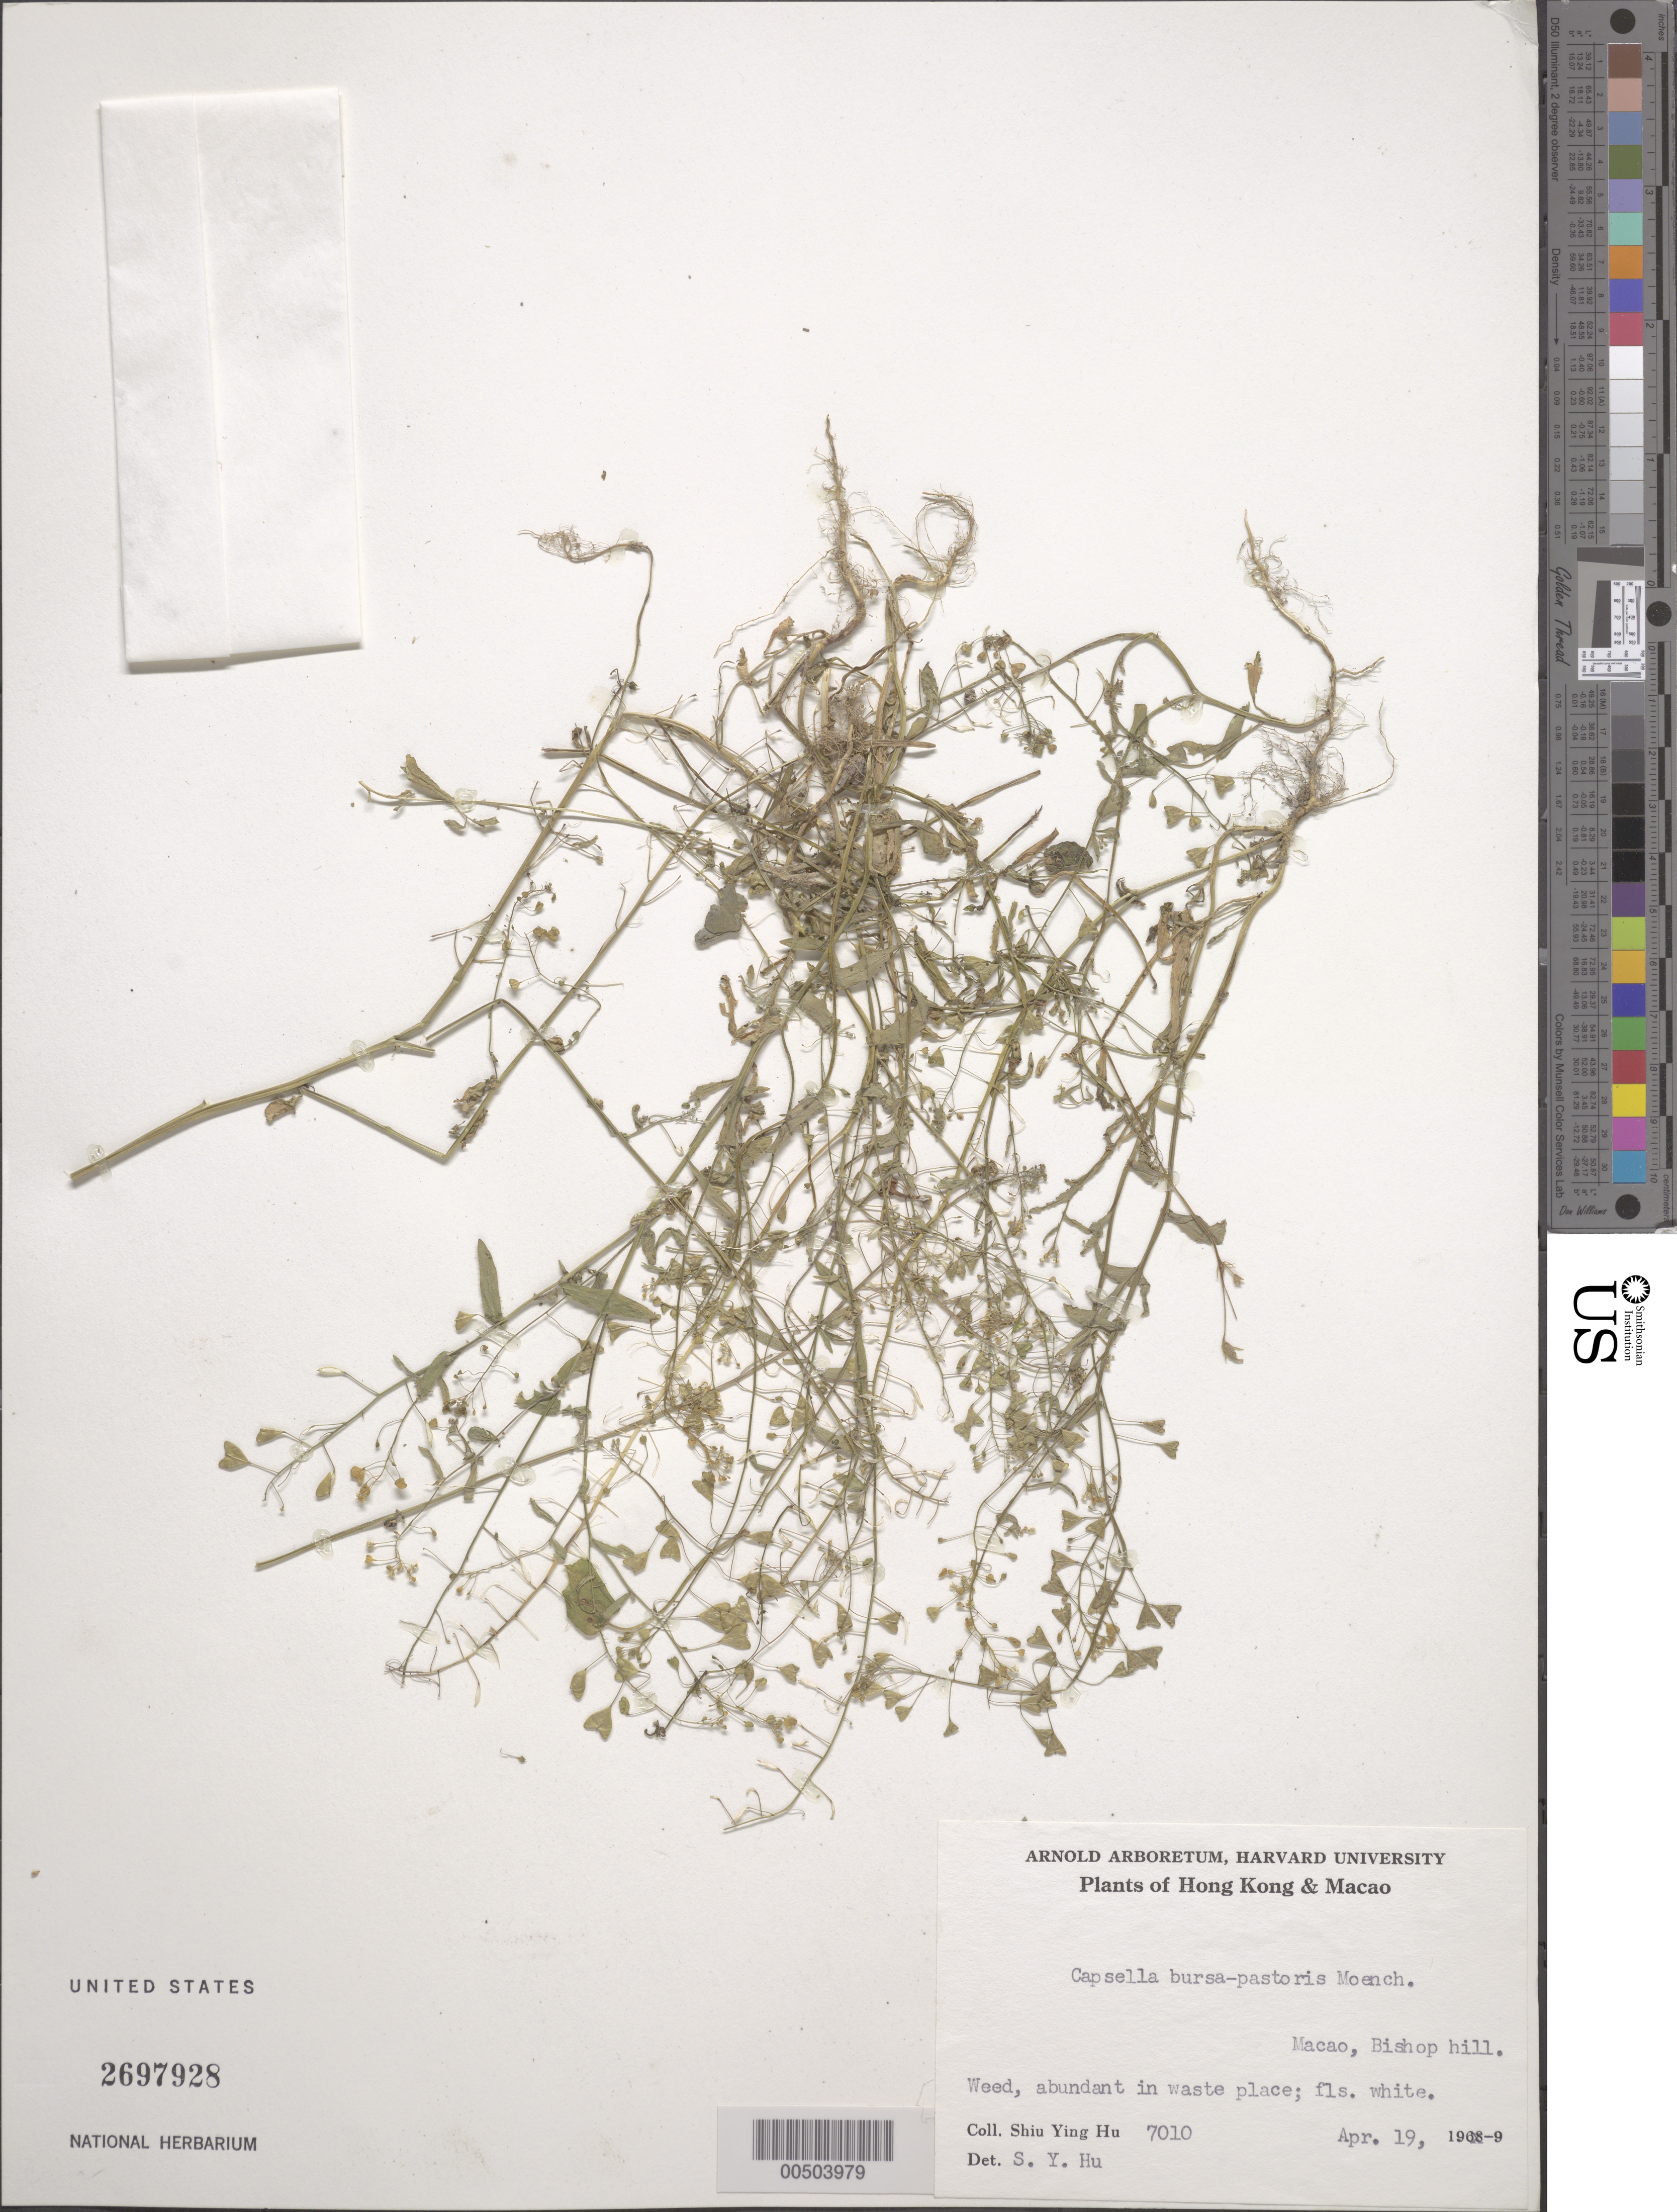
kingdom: Plantae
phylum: Tracheophyta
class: Magnoliopsida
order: Brassicales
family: Brassicaceae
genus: Capsella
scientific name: Capsella bursa-pastoris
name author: (L.) Medik.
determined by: Hu, S. Y.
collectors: S. Y. Hu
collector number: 7010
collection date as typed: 19 Apr 1969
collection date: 1969-04-19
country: China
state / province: Macau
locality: Macao, Bishop Hill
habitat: Weed, abundant in waste place; fls. white.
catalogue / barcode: US 2697928